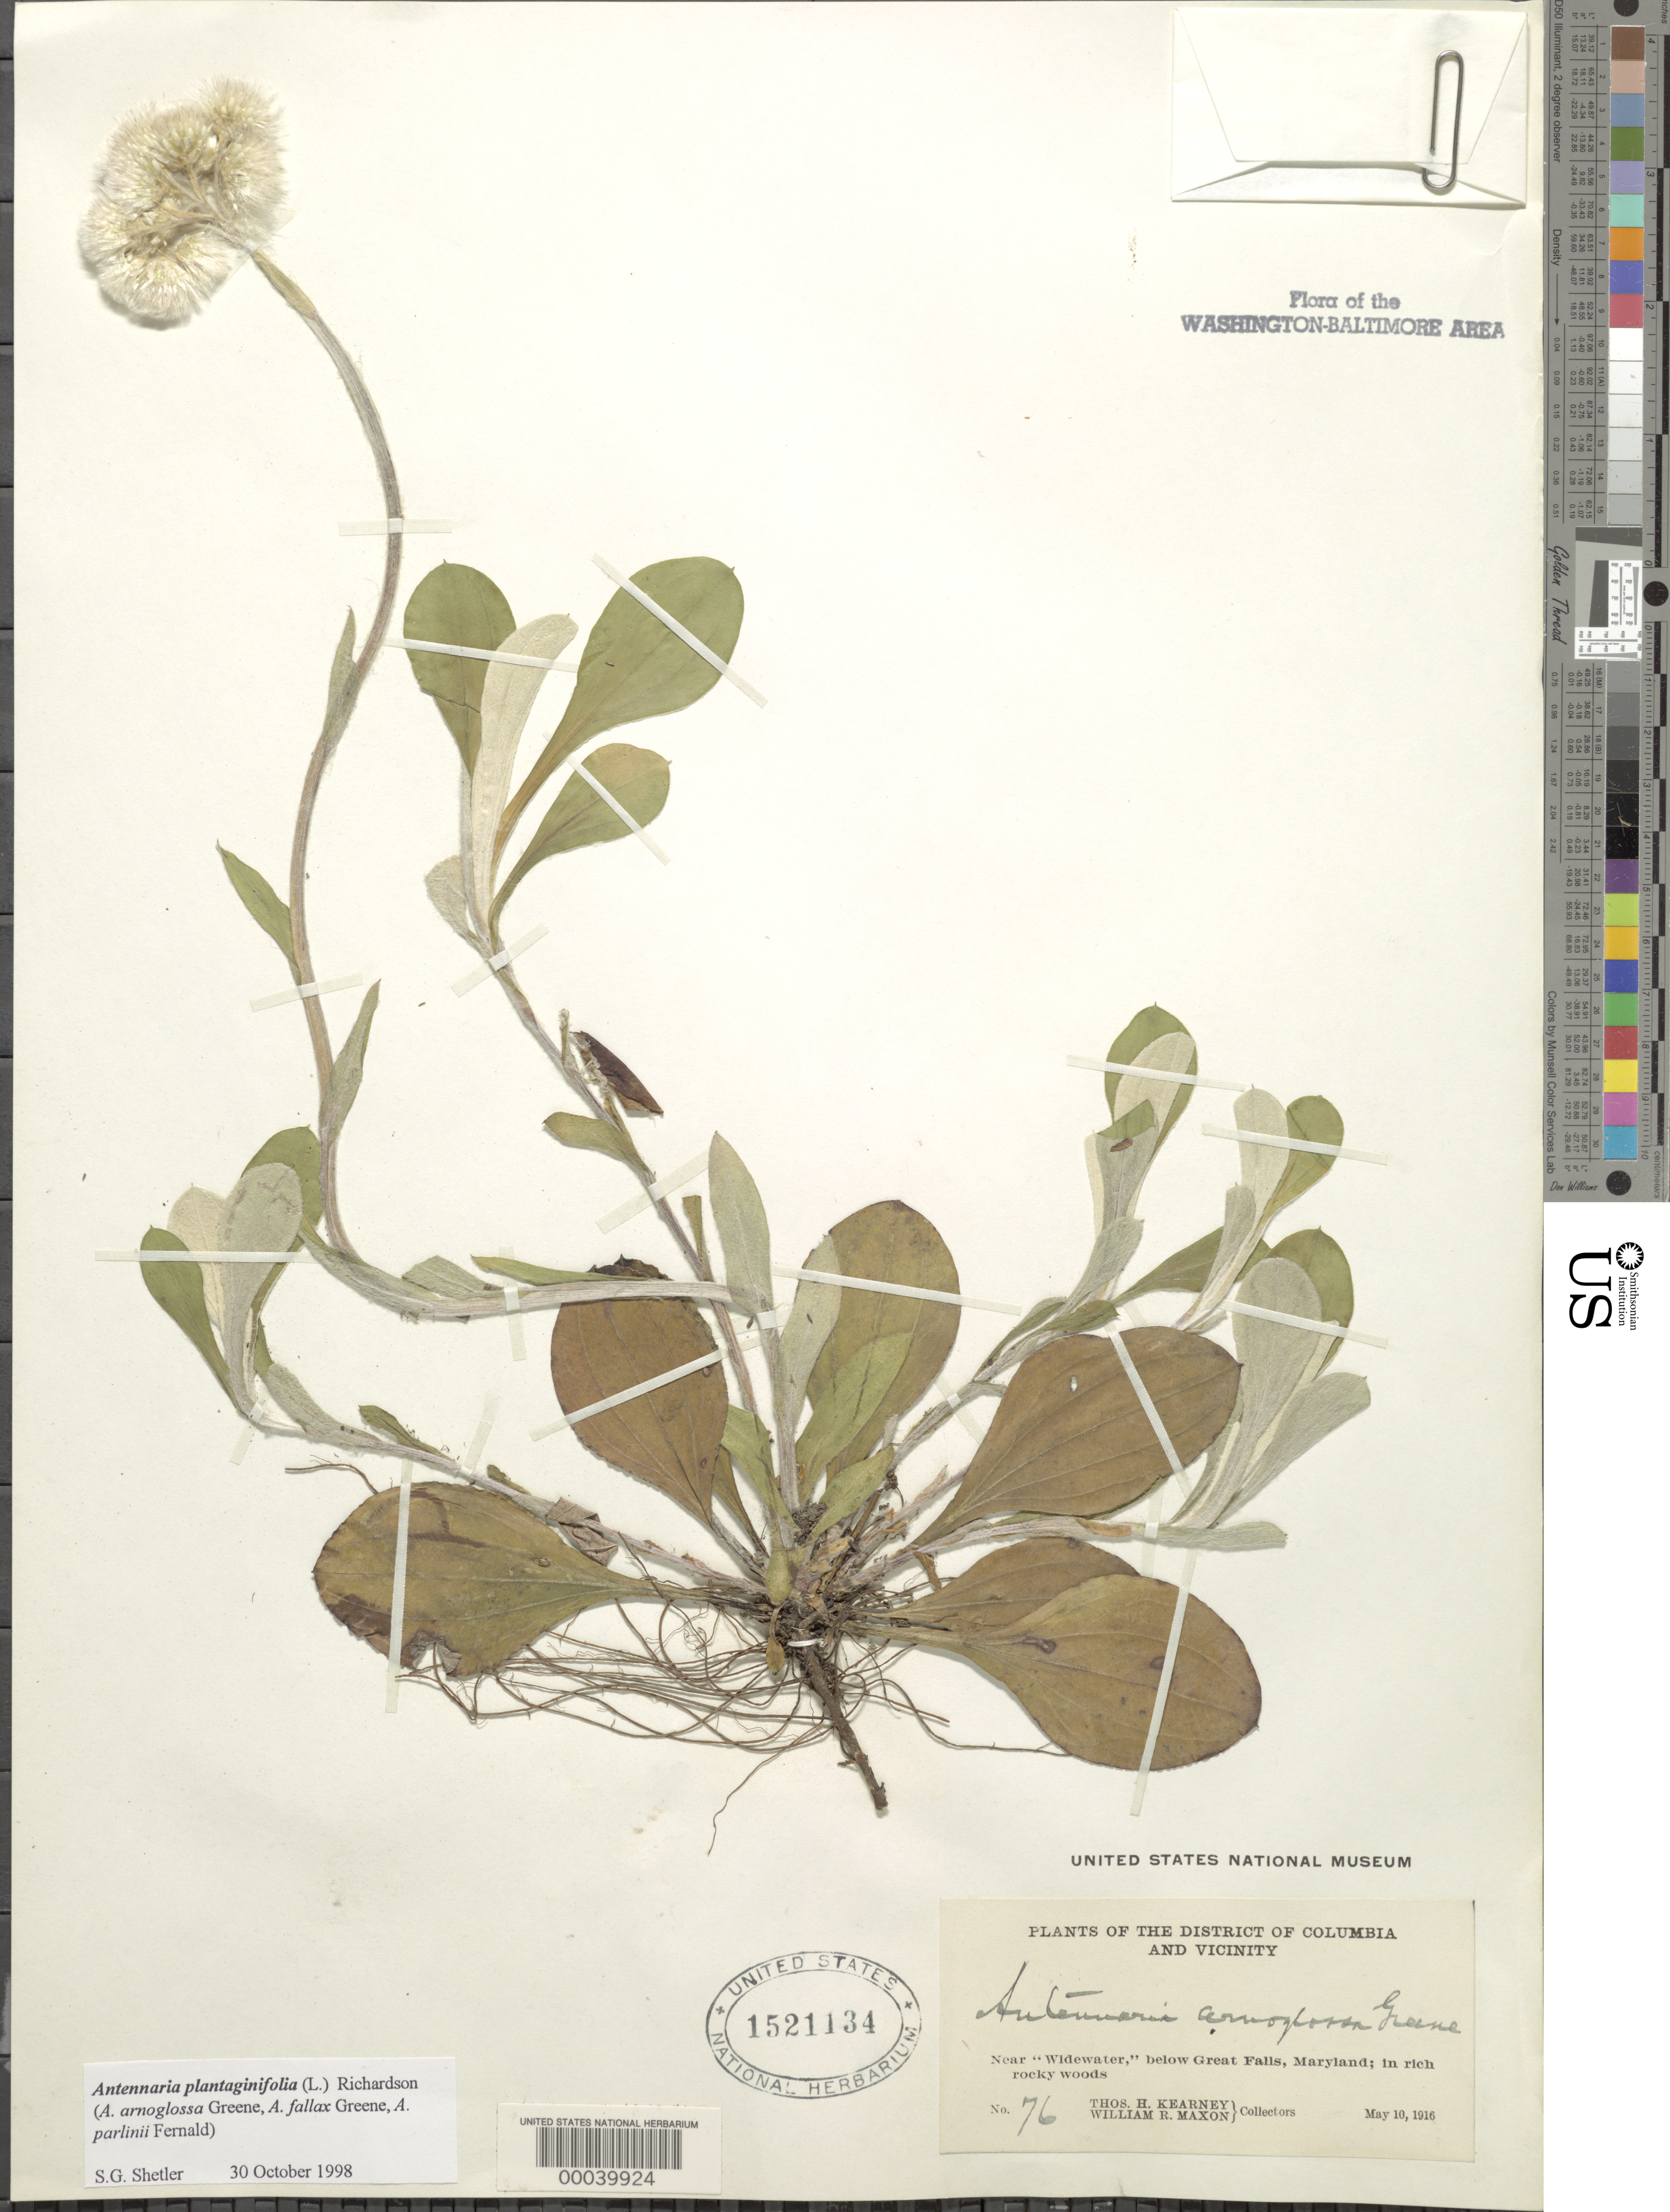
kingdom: Plantae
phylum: Tracheophyta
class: Magnoliopsida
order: Asterales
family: Asteraceae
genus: Antennaria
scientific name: Antennaria plantaginifolia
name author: (L.) Richardson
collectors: T. H. Kearney & W. R. Maxon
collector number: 76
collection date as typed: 10 May 1916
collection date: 1916-05-10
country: United States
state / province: Maryland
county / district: Montgomery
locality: Near Widewater below Great Falls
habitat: Rich rocky woods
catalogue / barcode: US 1521134